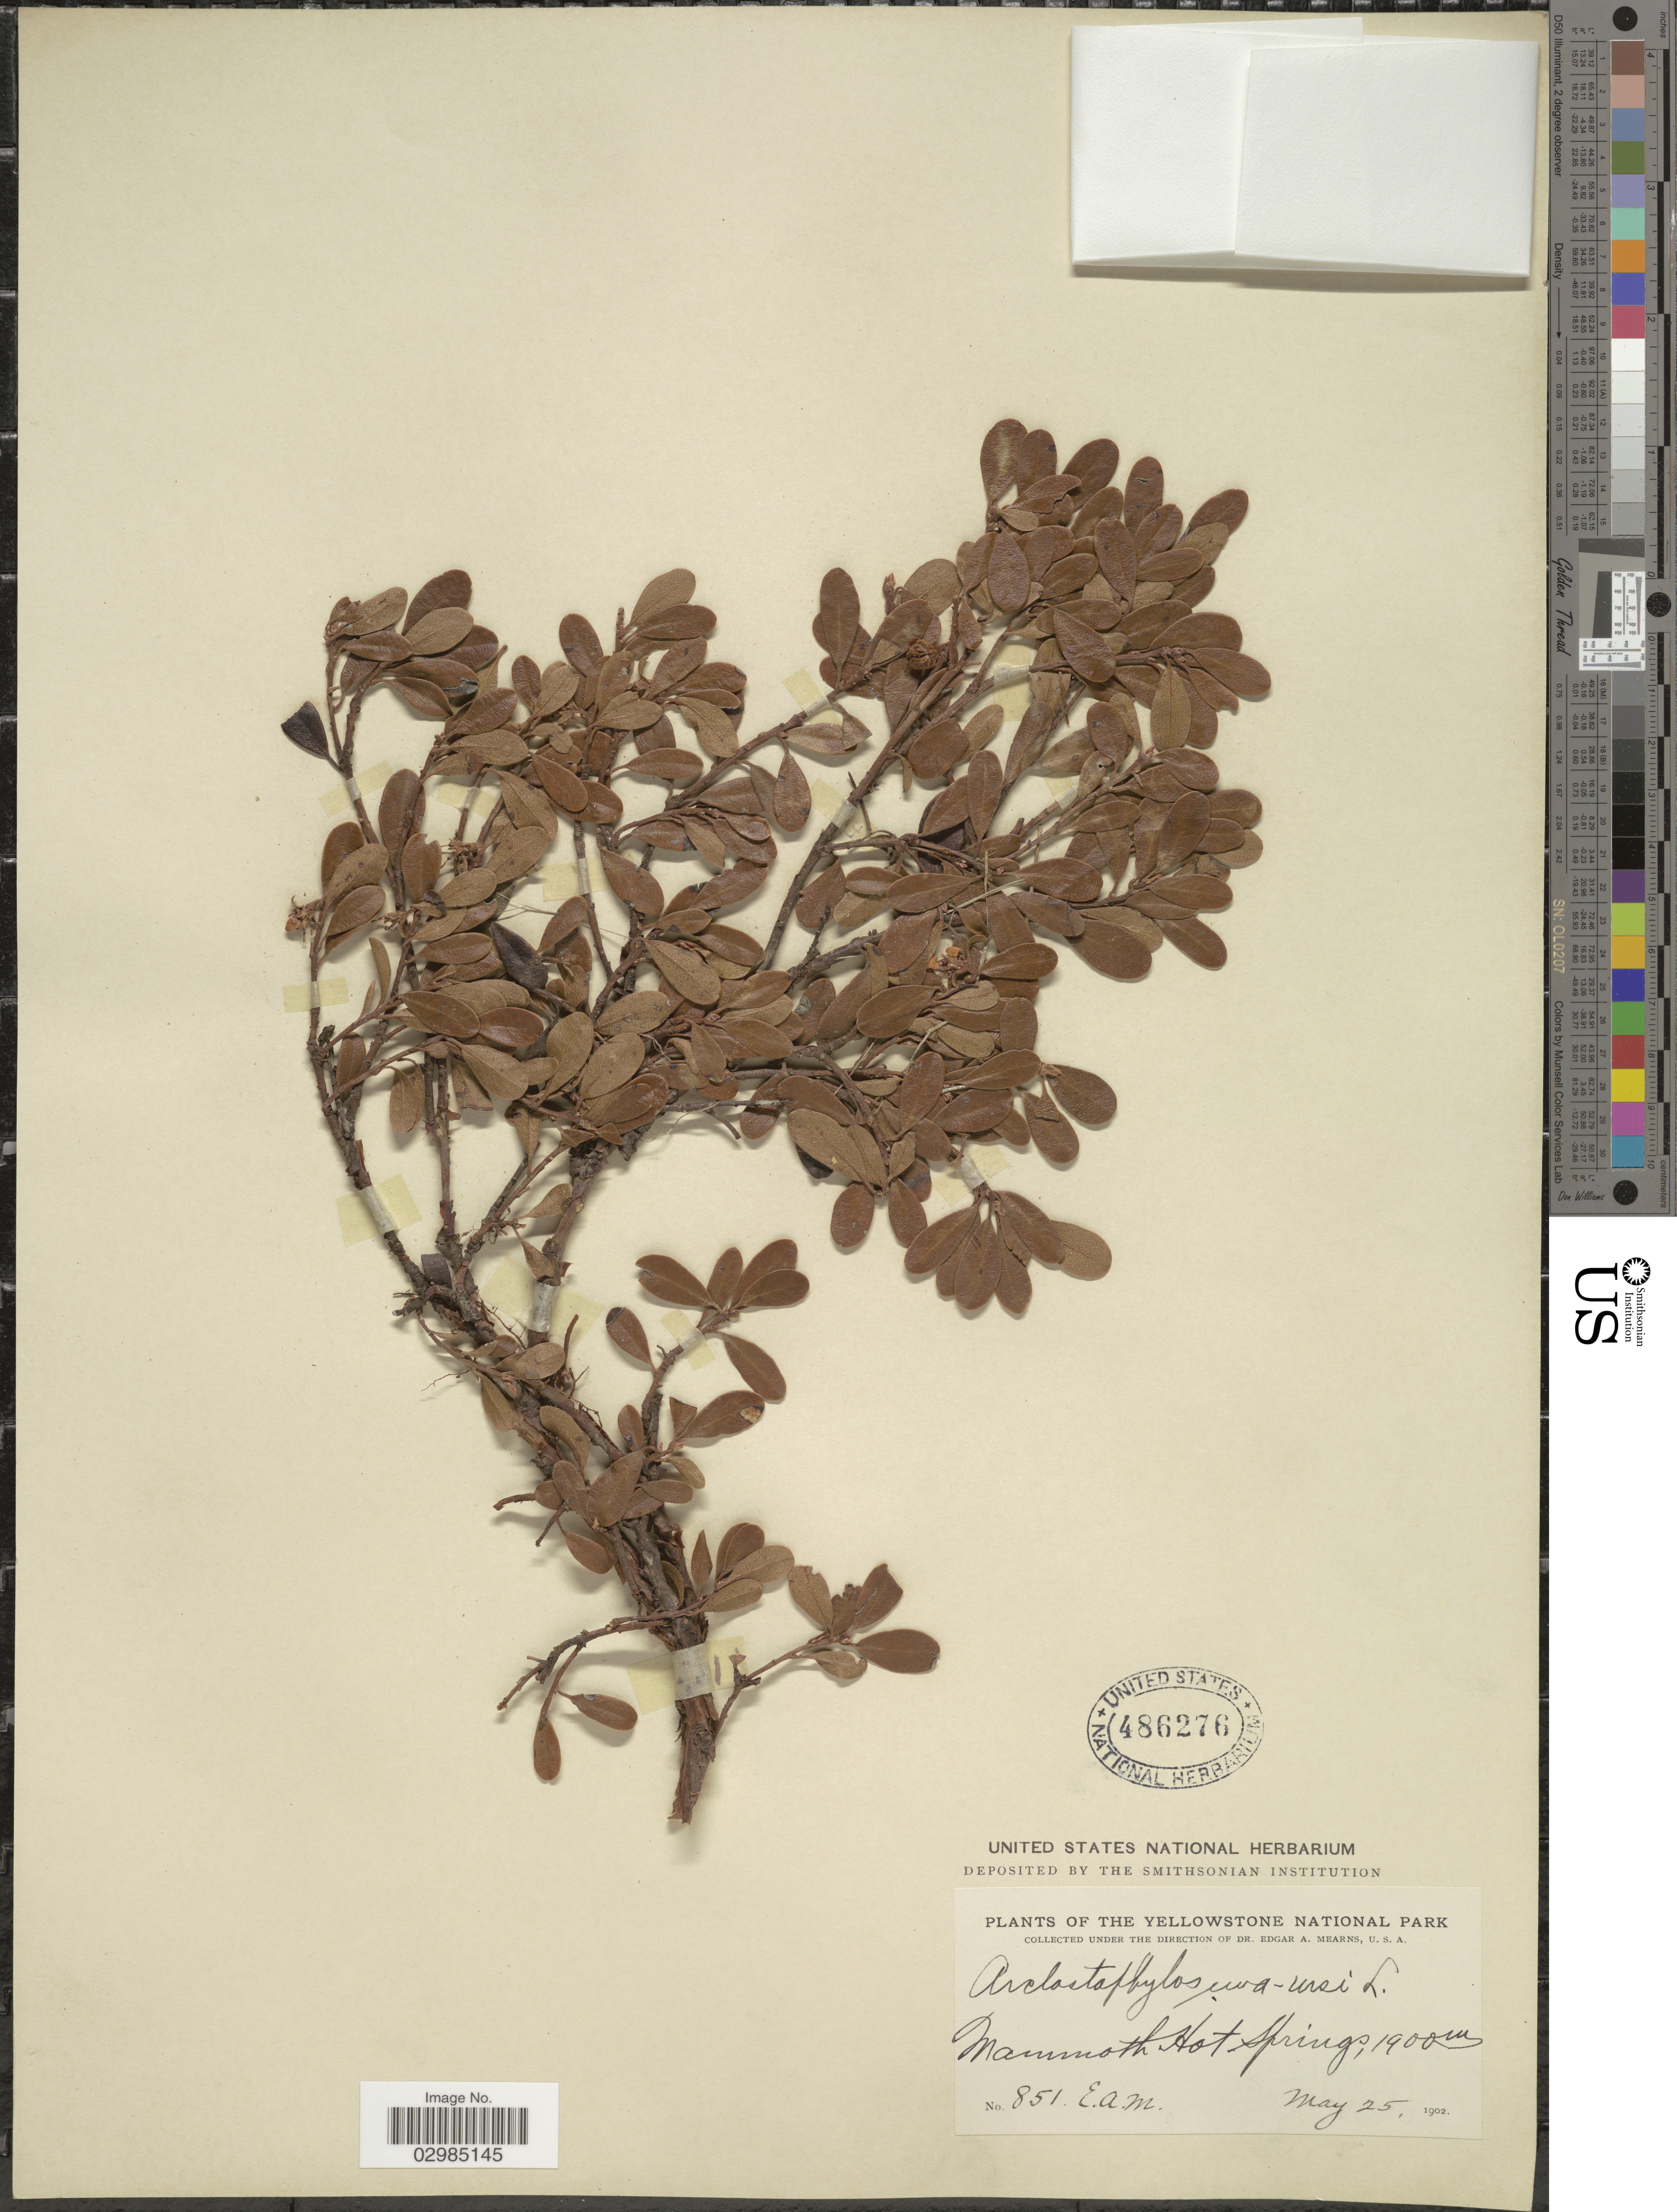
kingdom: Plantae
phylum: Tracheophyta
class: Magnoliopsida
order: Ericales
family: Ericaceae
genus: Arctostaphylos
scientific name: Arctostaphylos uva-ursi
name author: (L.) Spreng.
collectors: E. A. Mearns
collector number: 851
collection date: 1902-05-25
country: United States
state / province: Wyoming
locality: Yellowstone National Park. Mammoth Hot Springs.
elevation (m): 1900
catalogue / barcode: US 486276